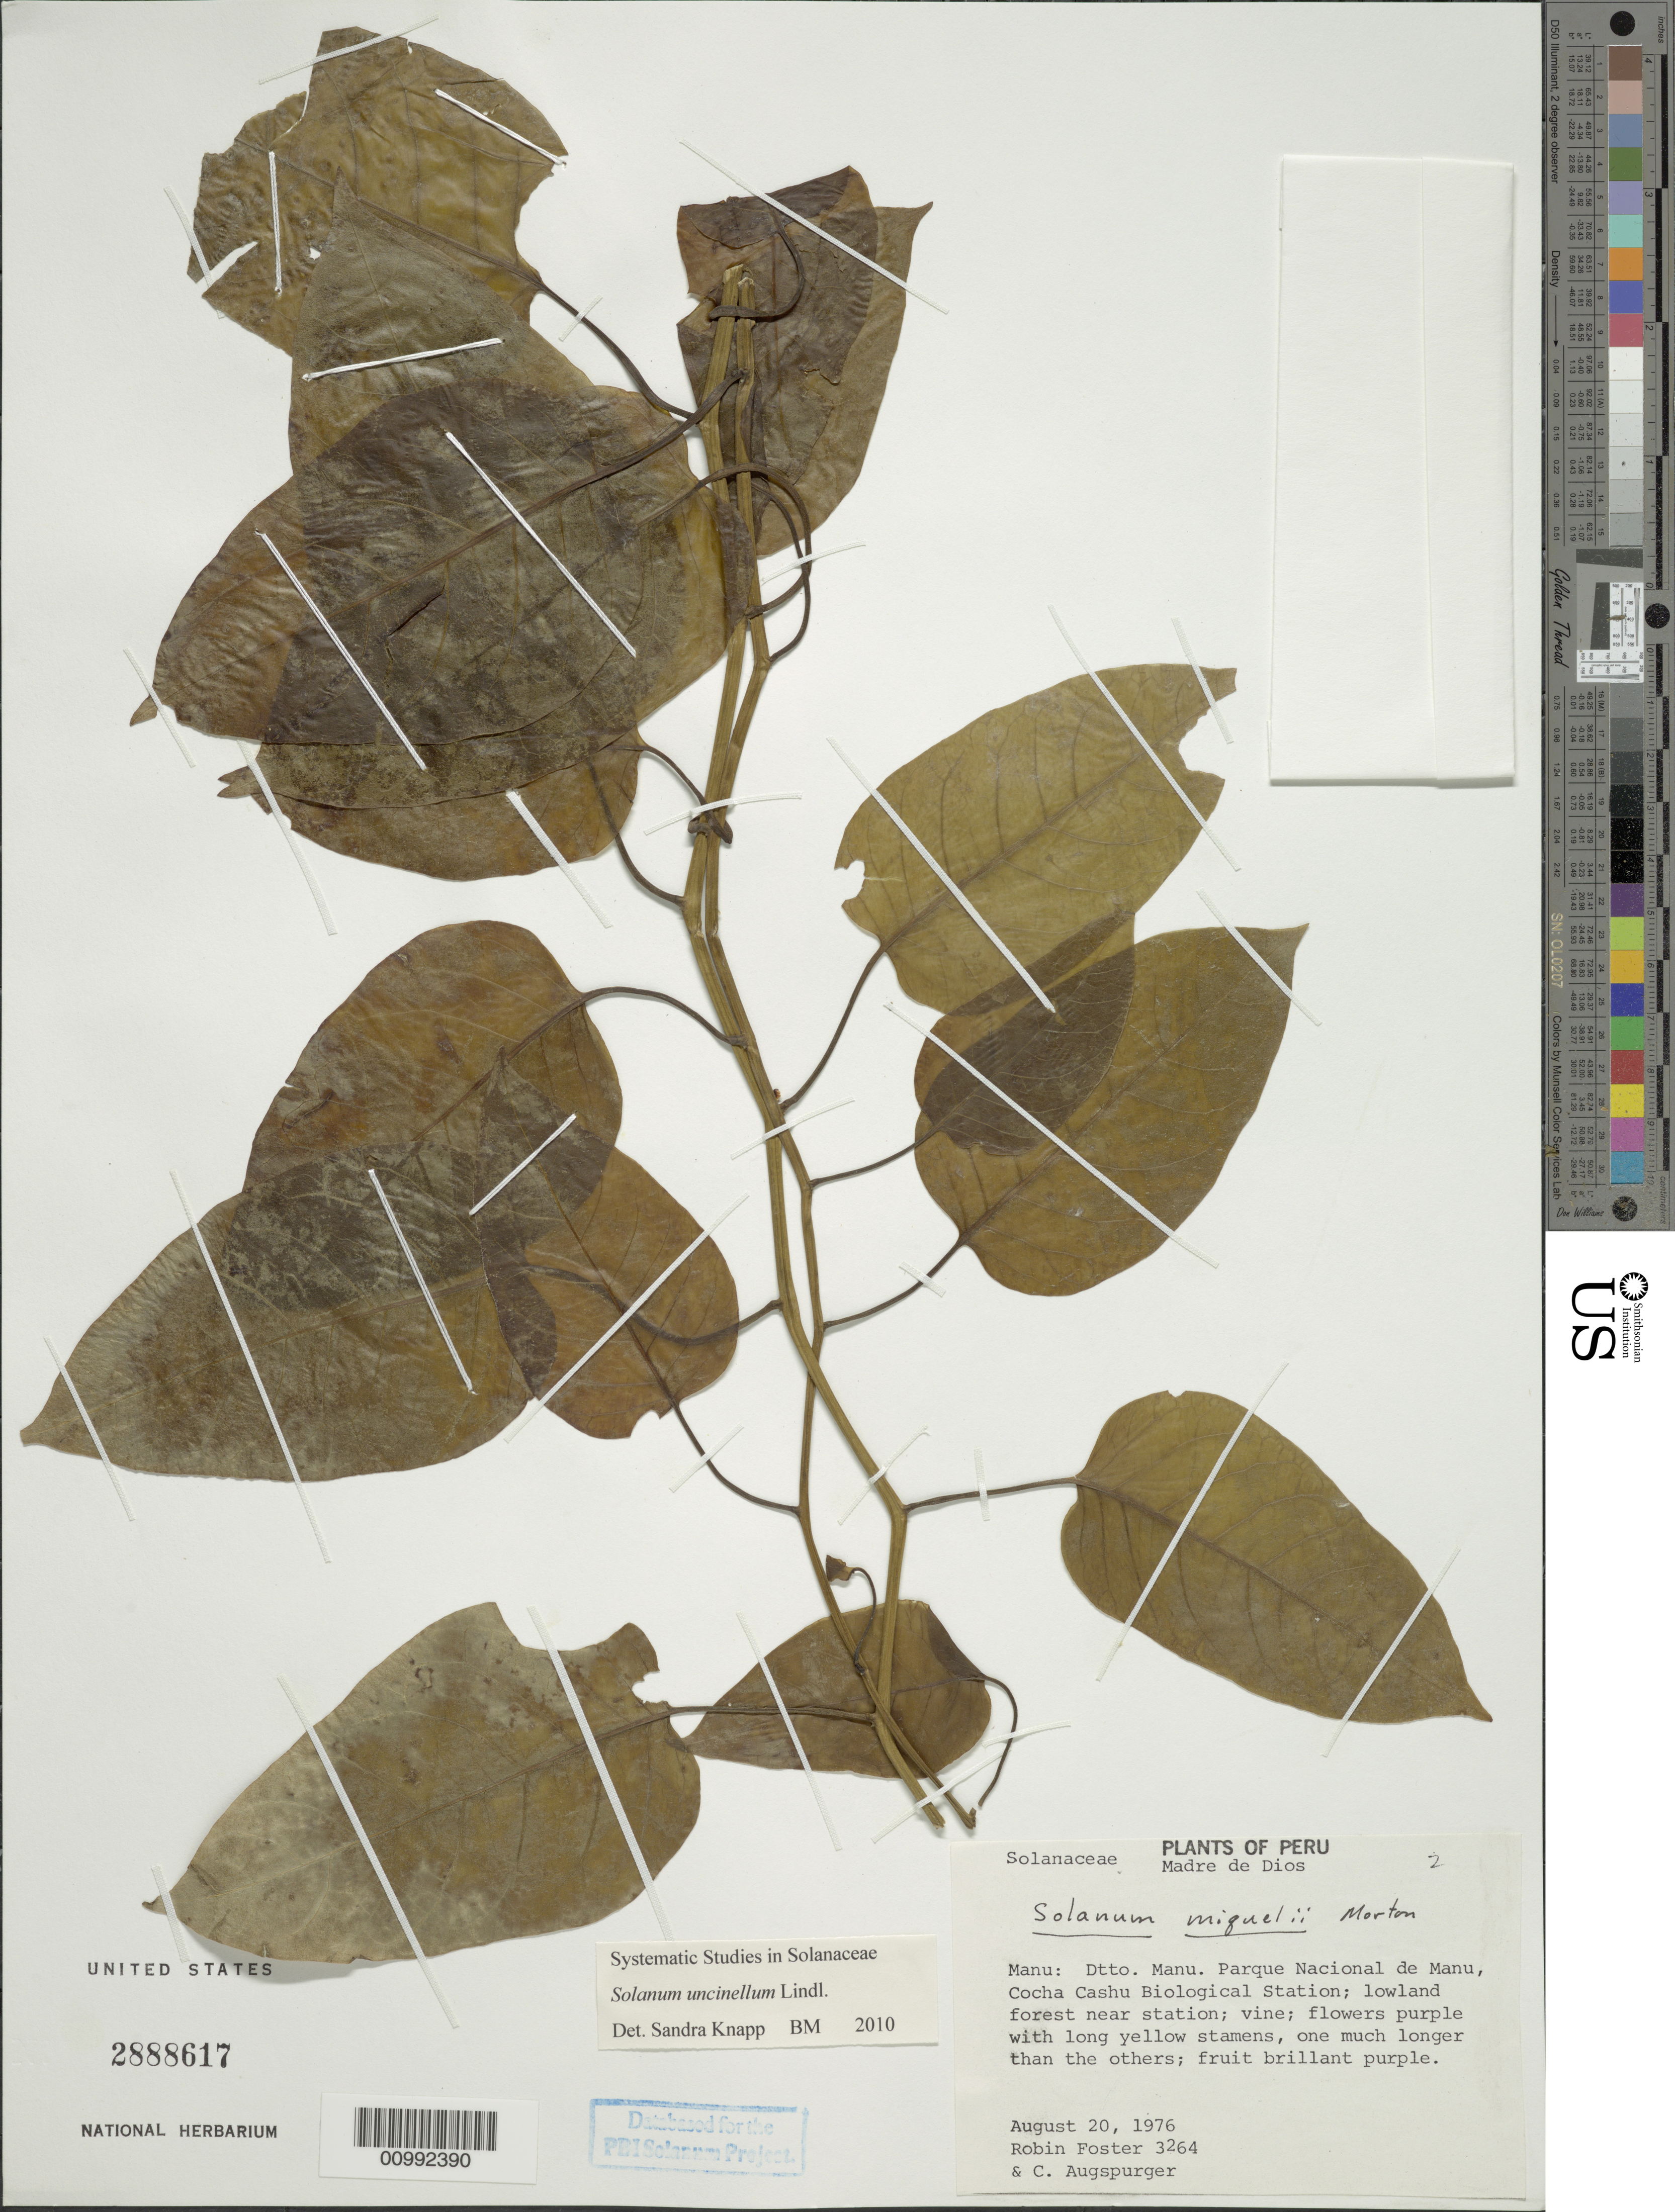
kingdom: Plantae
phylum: Tracheophyta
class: Magnoliopsida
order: Solanales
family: Solanaceae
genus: Solanum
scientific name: Solanum uncinellum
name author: Lindl.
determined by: Knapp, S. D.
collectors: R. Foster & C. Augspurger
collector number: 3264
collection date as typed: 20 Aug 1976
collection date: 1976-08-20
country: Peru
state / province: Madre de Dios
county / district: Manú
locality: Cocha Cashu Biological Station.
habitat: lowland forest nera station.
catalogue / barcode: US 2888617